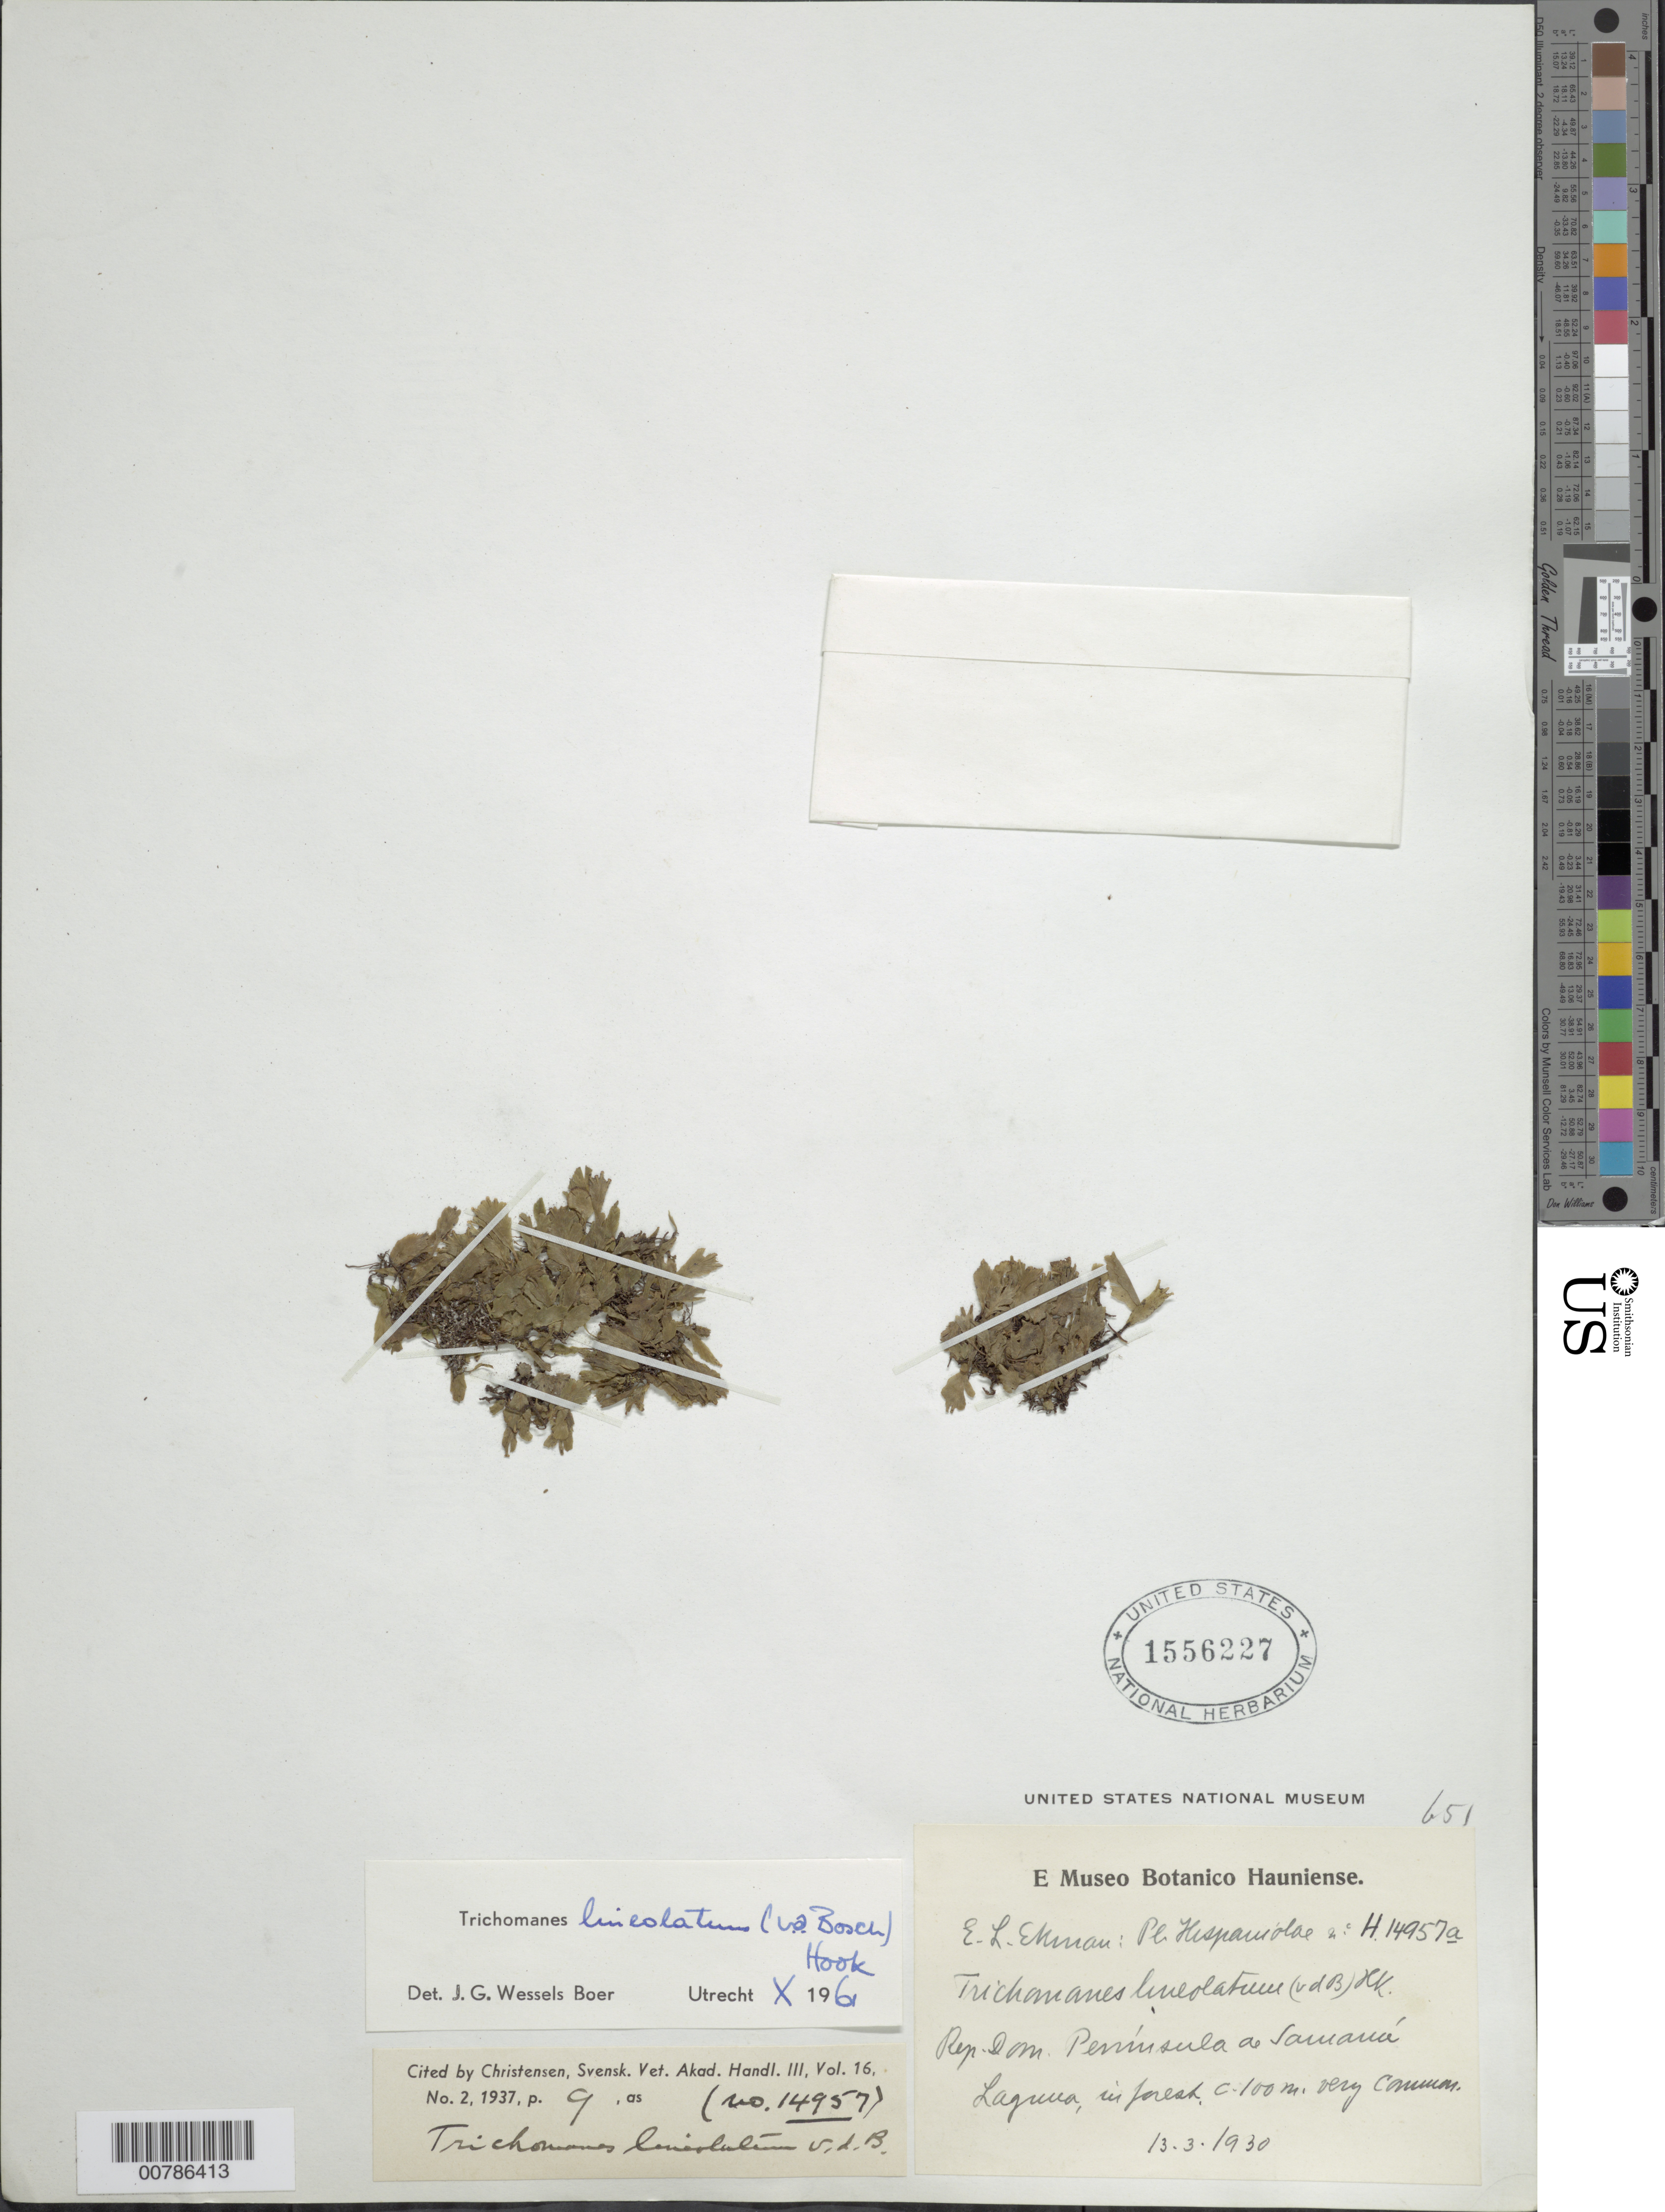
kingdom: Plantae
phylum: Tracheophyta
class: Polypodiopsida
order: Hymenophyllales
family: Hymenophyllaceae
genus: Didymoglossum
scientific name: Didymoglossum lineolatum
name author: Bosch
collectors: E. L. Ekman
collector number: H 14957a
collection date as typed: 13 Mar 1930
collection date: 1930-03-13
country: Dominican Republic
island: Hispaniola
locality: Peninsula de Samaná, Laguna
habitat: In forest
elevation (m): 100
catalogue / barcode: US 1556227